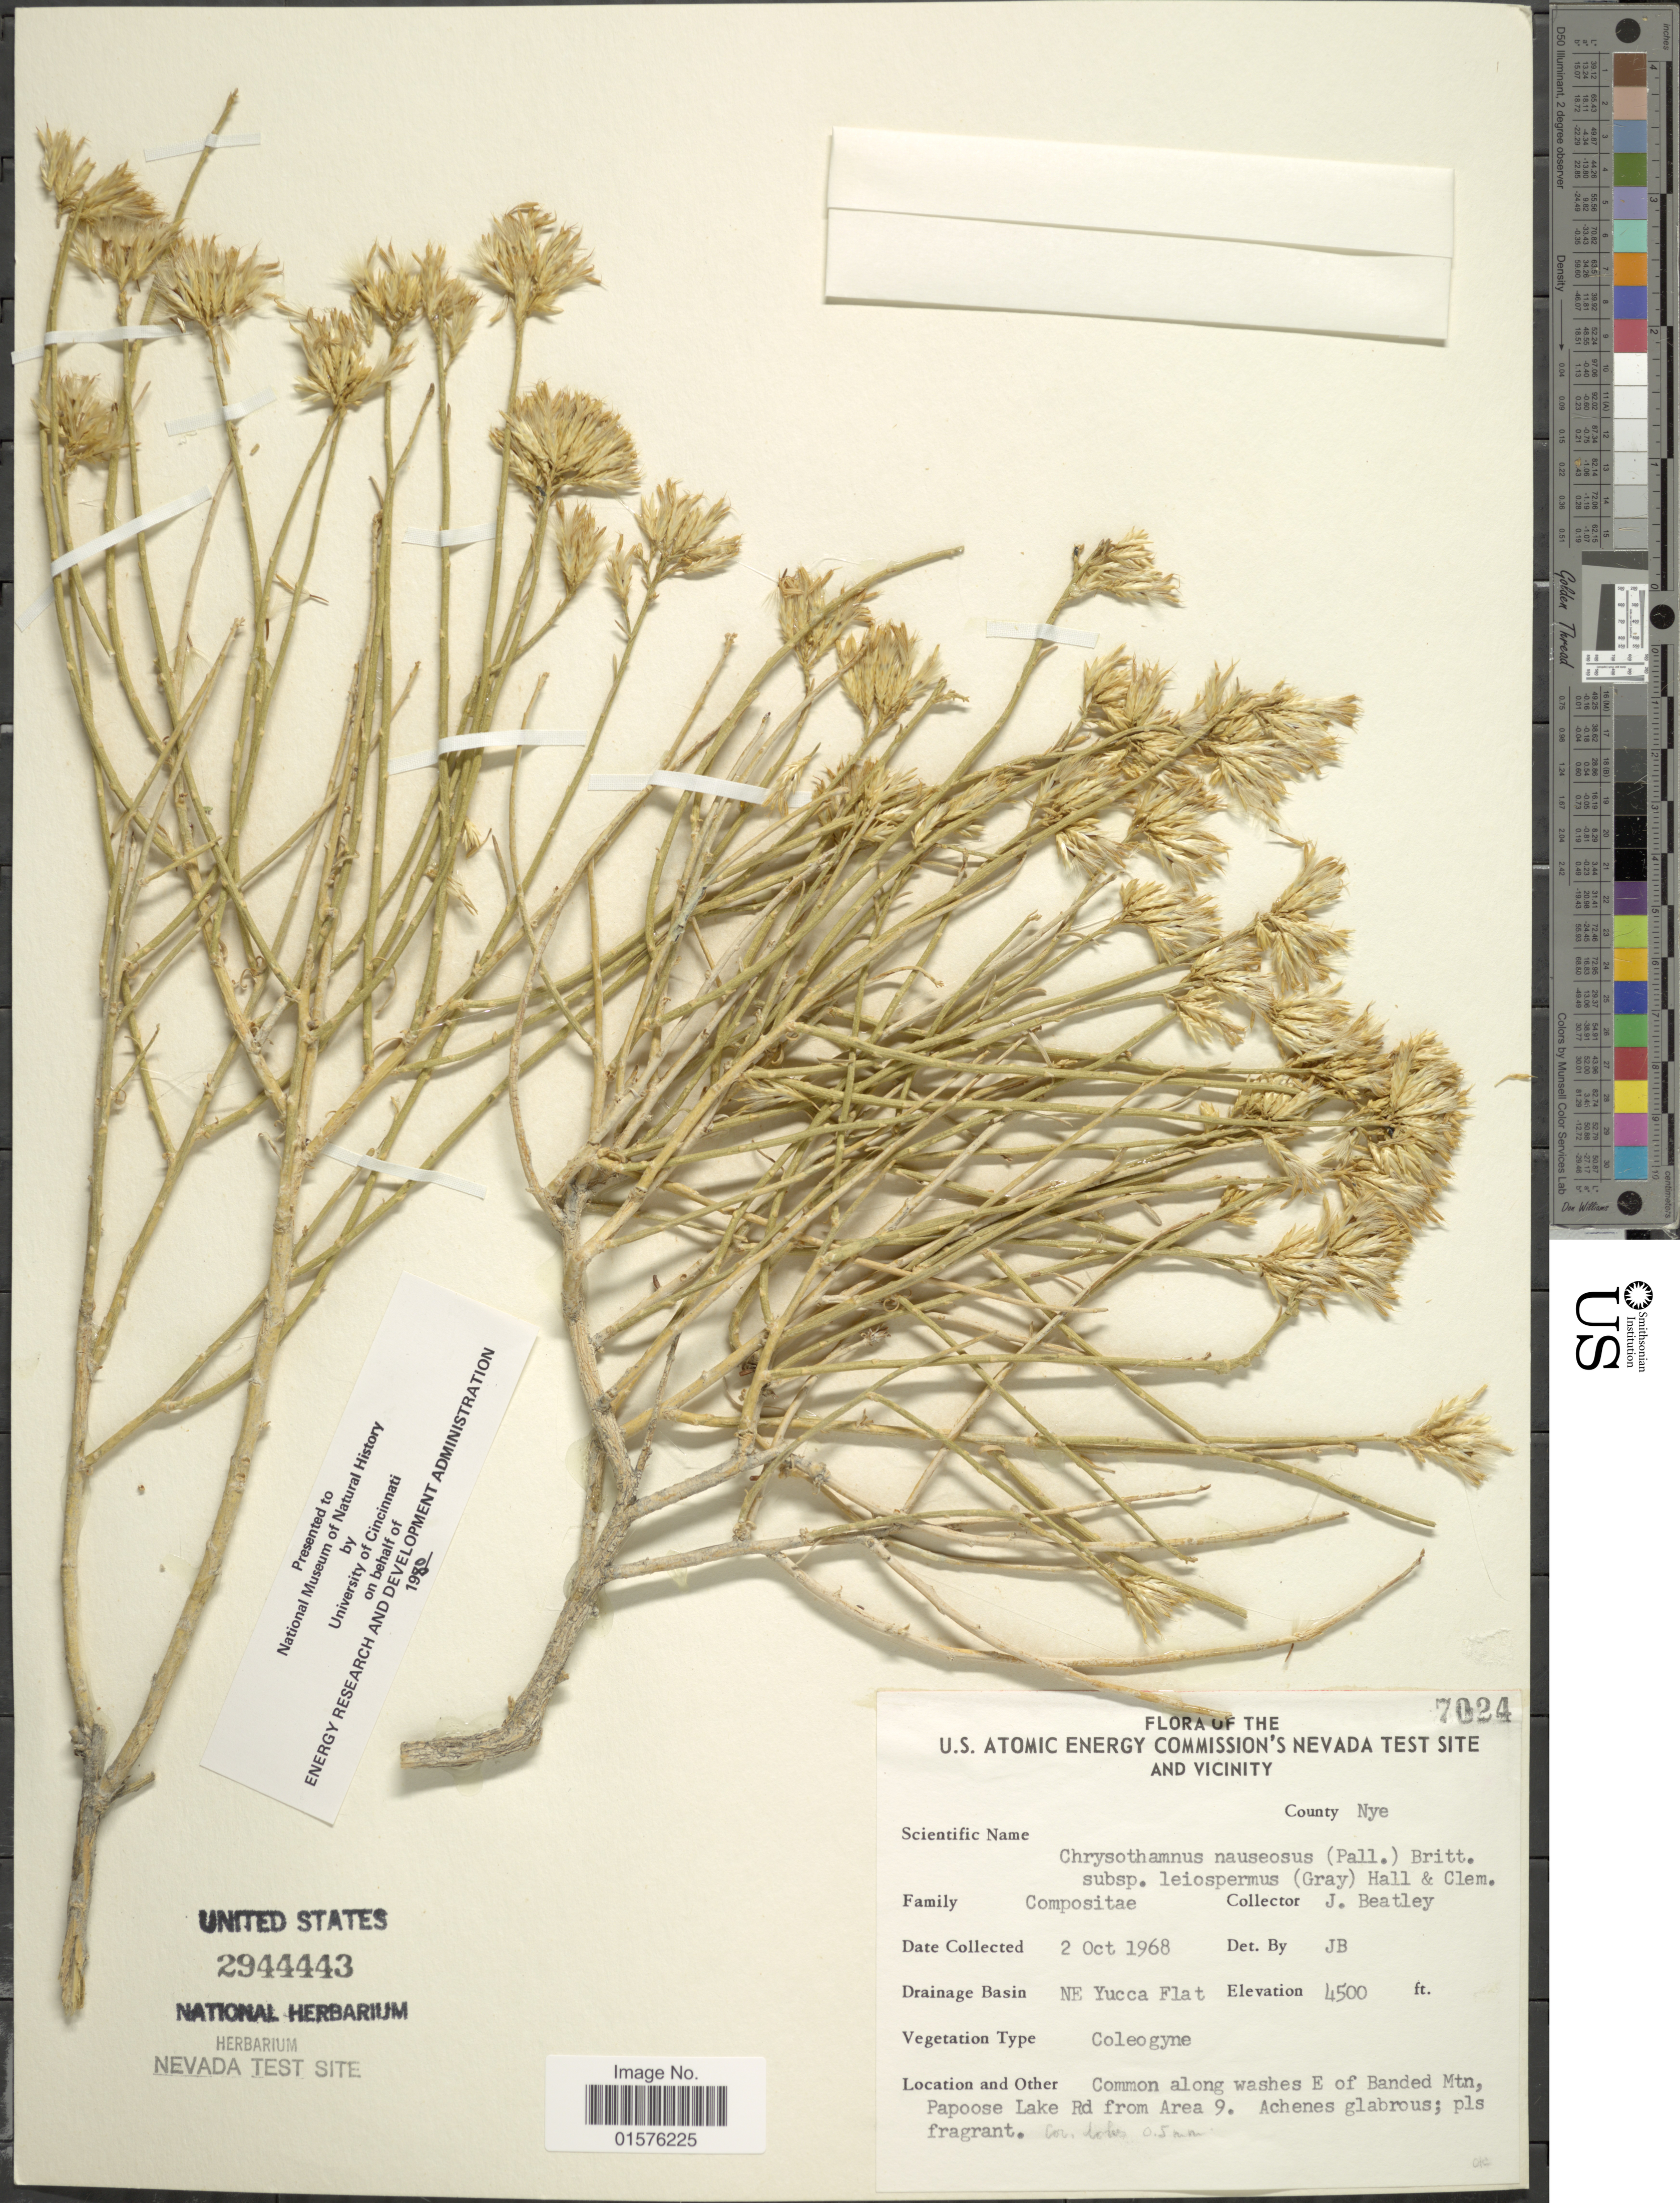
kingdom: Plantae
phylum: Tracheophyta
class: Magnoliopsida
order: Asterales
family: Asteraceae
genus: Ericameria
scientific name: Ericameria nauseosa var. leiosperma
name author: (A. Gray) G.L. Nesom & G.I. Baird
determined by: Urbatsch, Lowell E., Curator (LSU), Louisiana State University (UNITED STATES)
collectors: J. C. Beatley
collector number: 7024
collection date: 1968-10-02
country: United States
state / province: Nevada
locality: The U.S. Atomic Energy Commision's Nevada test site and vicinity, County: Nye, Drainage basin:NE Yucca Flat, along washes E of Banded Mtn, paoose Lake Rd from area 9.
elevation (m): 1372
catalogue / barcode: US 2944443